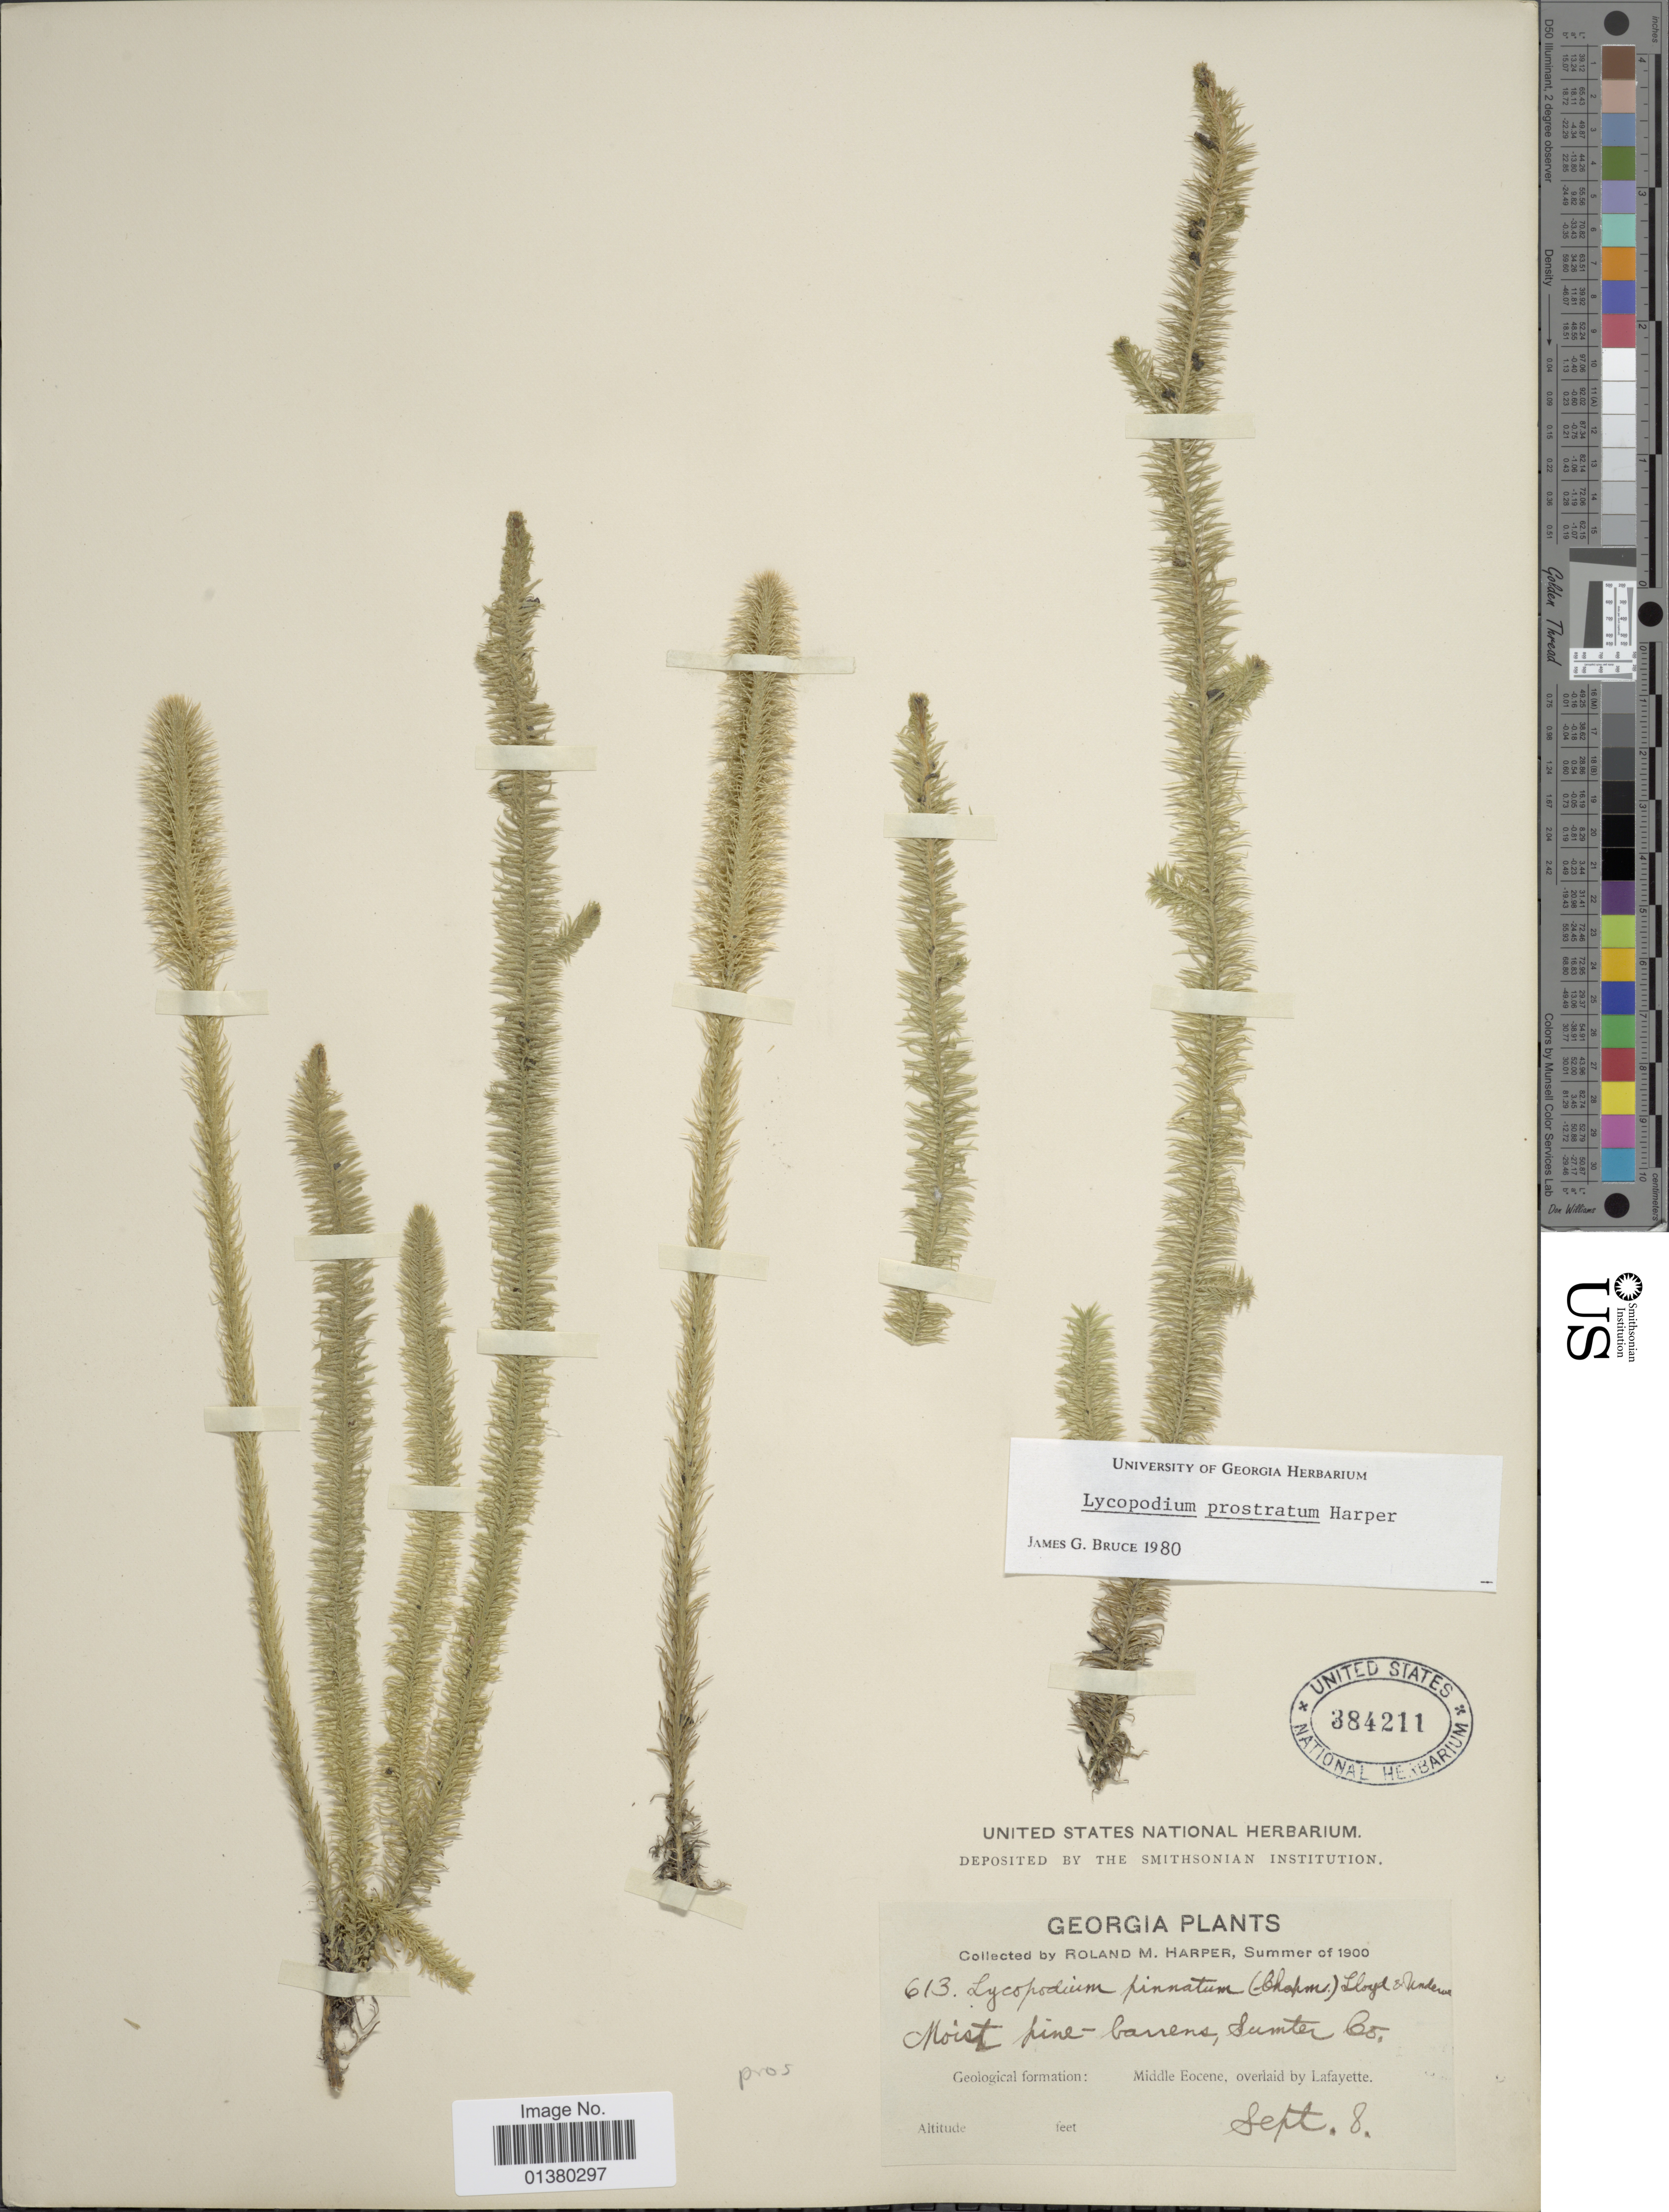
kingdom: Plantae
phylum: Tracheophyta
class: Lycopodiopsida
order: Lycopodiales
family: Lycopodiaceae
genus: Lycopodiella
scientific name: Lycopodiella prostrata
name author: (R.M. Harper) Cranfill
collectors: R. M. Harper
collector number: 613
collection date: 1900-09-08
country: United States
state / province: Georgia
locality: Geological formation: Middle Eocene, overlaid Lafayette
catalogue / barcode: US 384211